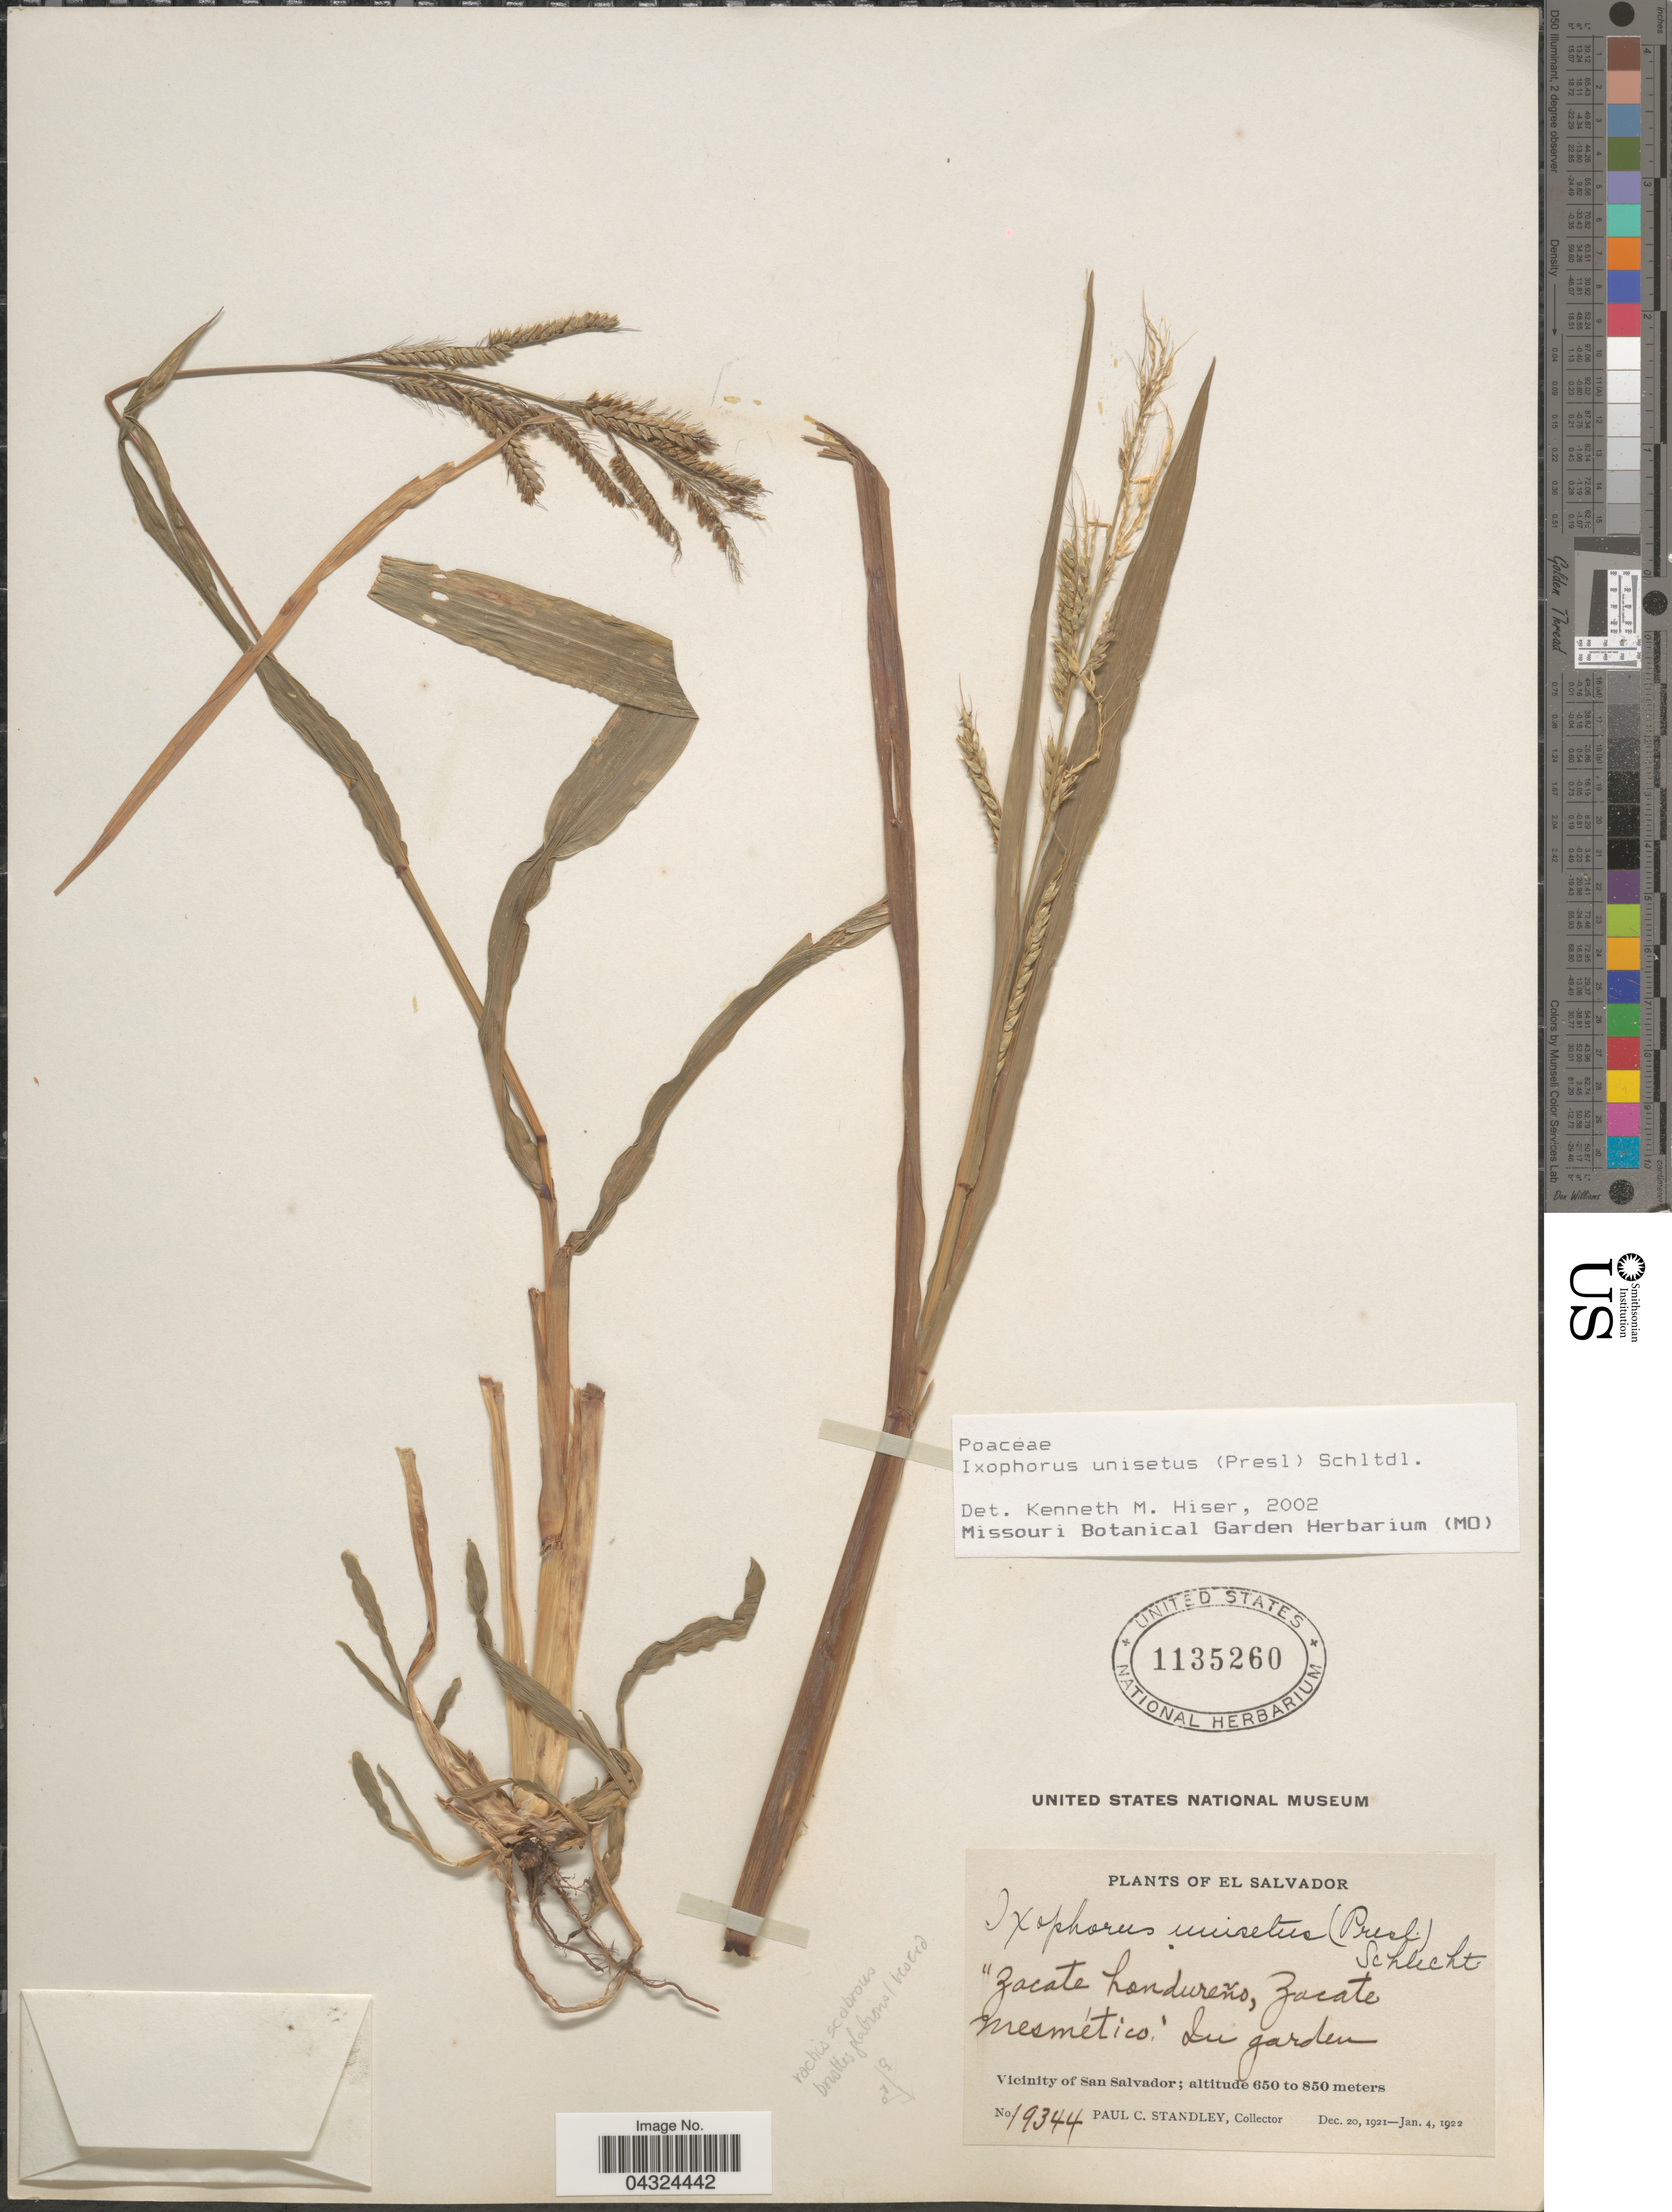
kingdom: Plantae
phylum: Tracheophyta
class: Liliopsida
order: Poales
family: Poaceae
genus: Ixophorus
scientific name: Ixophorus unisetus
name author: (J. Presl) Schltdl.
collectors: P. C. Standley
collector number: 19344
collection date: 1921-12-20/1922-01-04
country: El Salvador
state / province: San Salvador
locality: Vicinity of San Salvador.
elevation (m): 650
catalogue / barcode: US 1135260